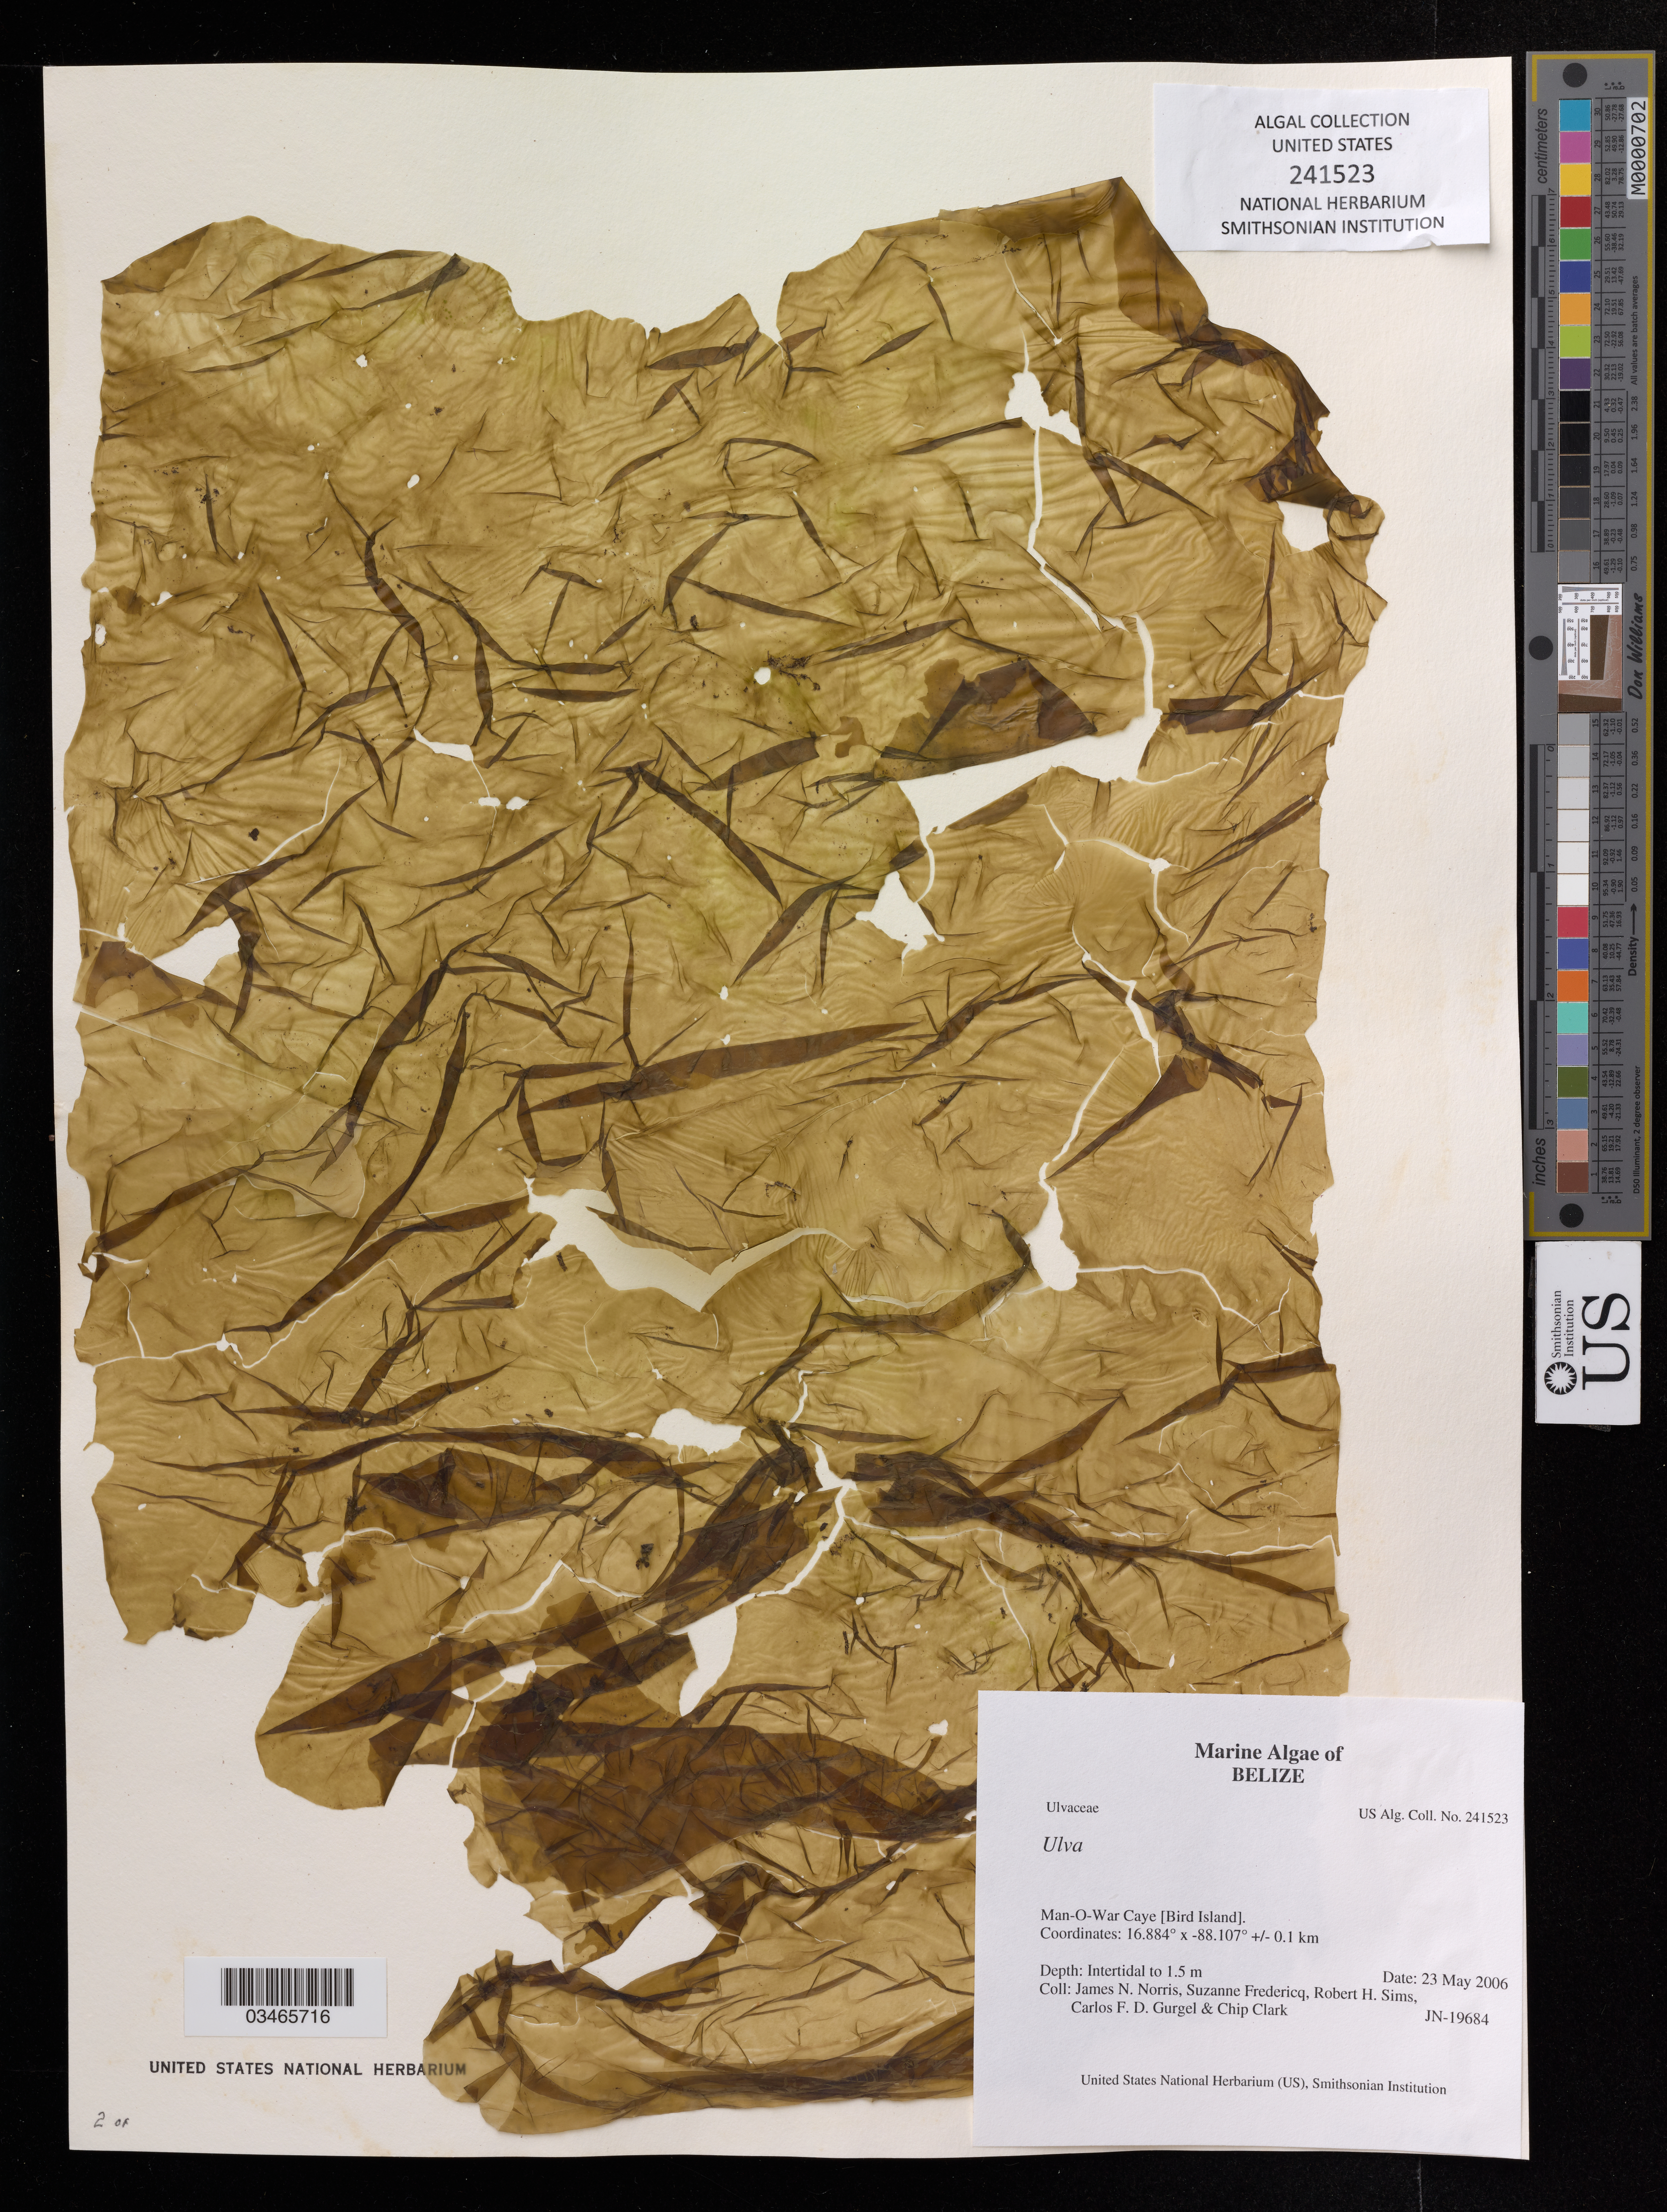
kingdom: Plantae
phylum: Chlorophyta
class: Ulvophyceae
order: Ulvales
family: Ulvaceae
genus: Ulva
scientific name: Ulva sp.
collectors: J. Norris, S. Fredericq, R. H. Sims & C. Gurgel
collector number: JN-19684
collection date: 2006-05-23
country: Belize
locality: Man-O-War Caye (Bird Island)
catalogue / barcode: US 241523